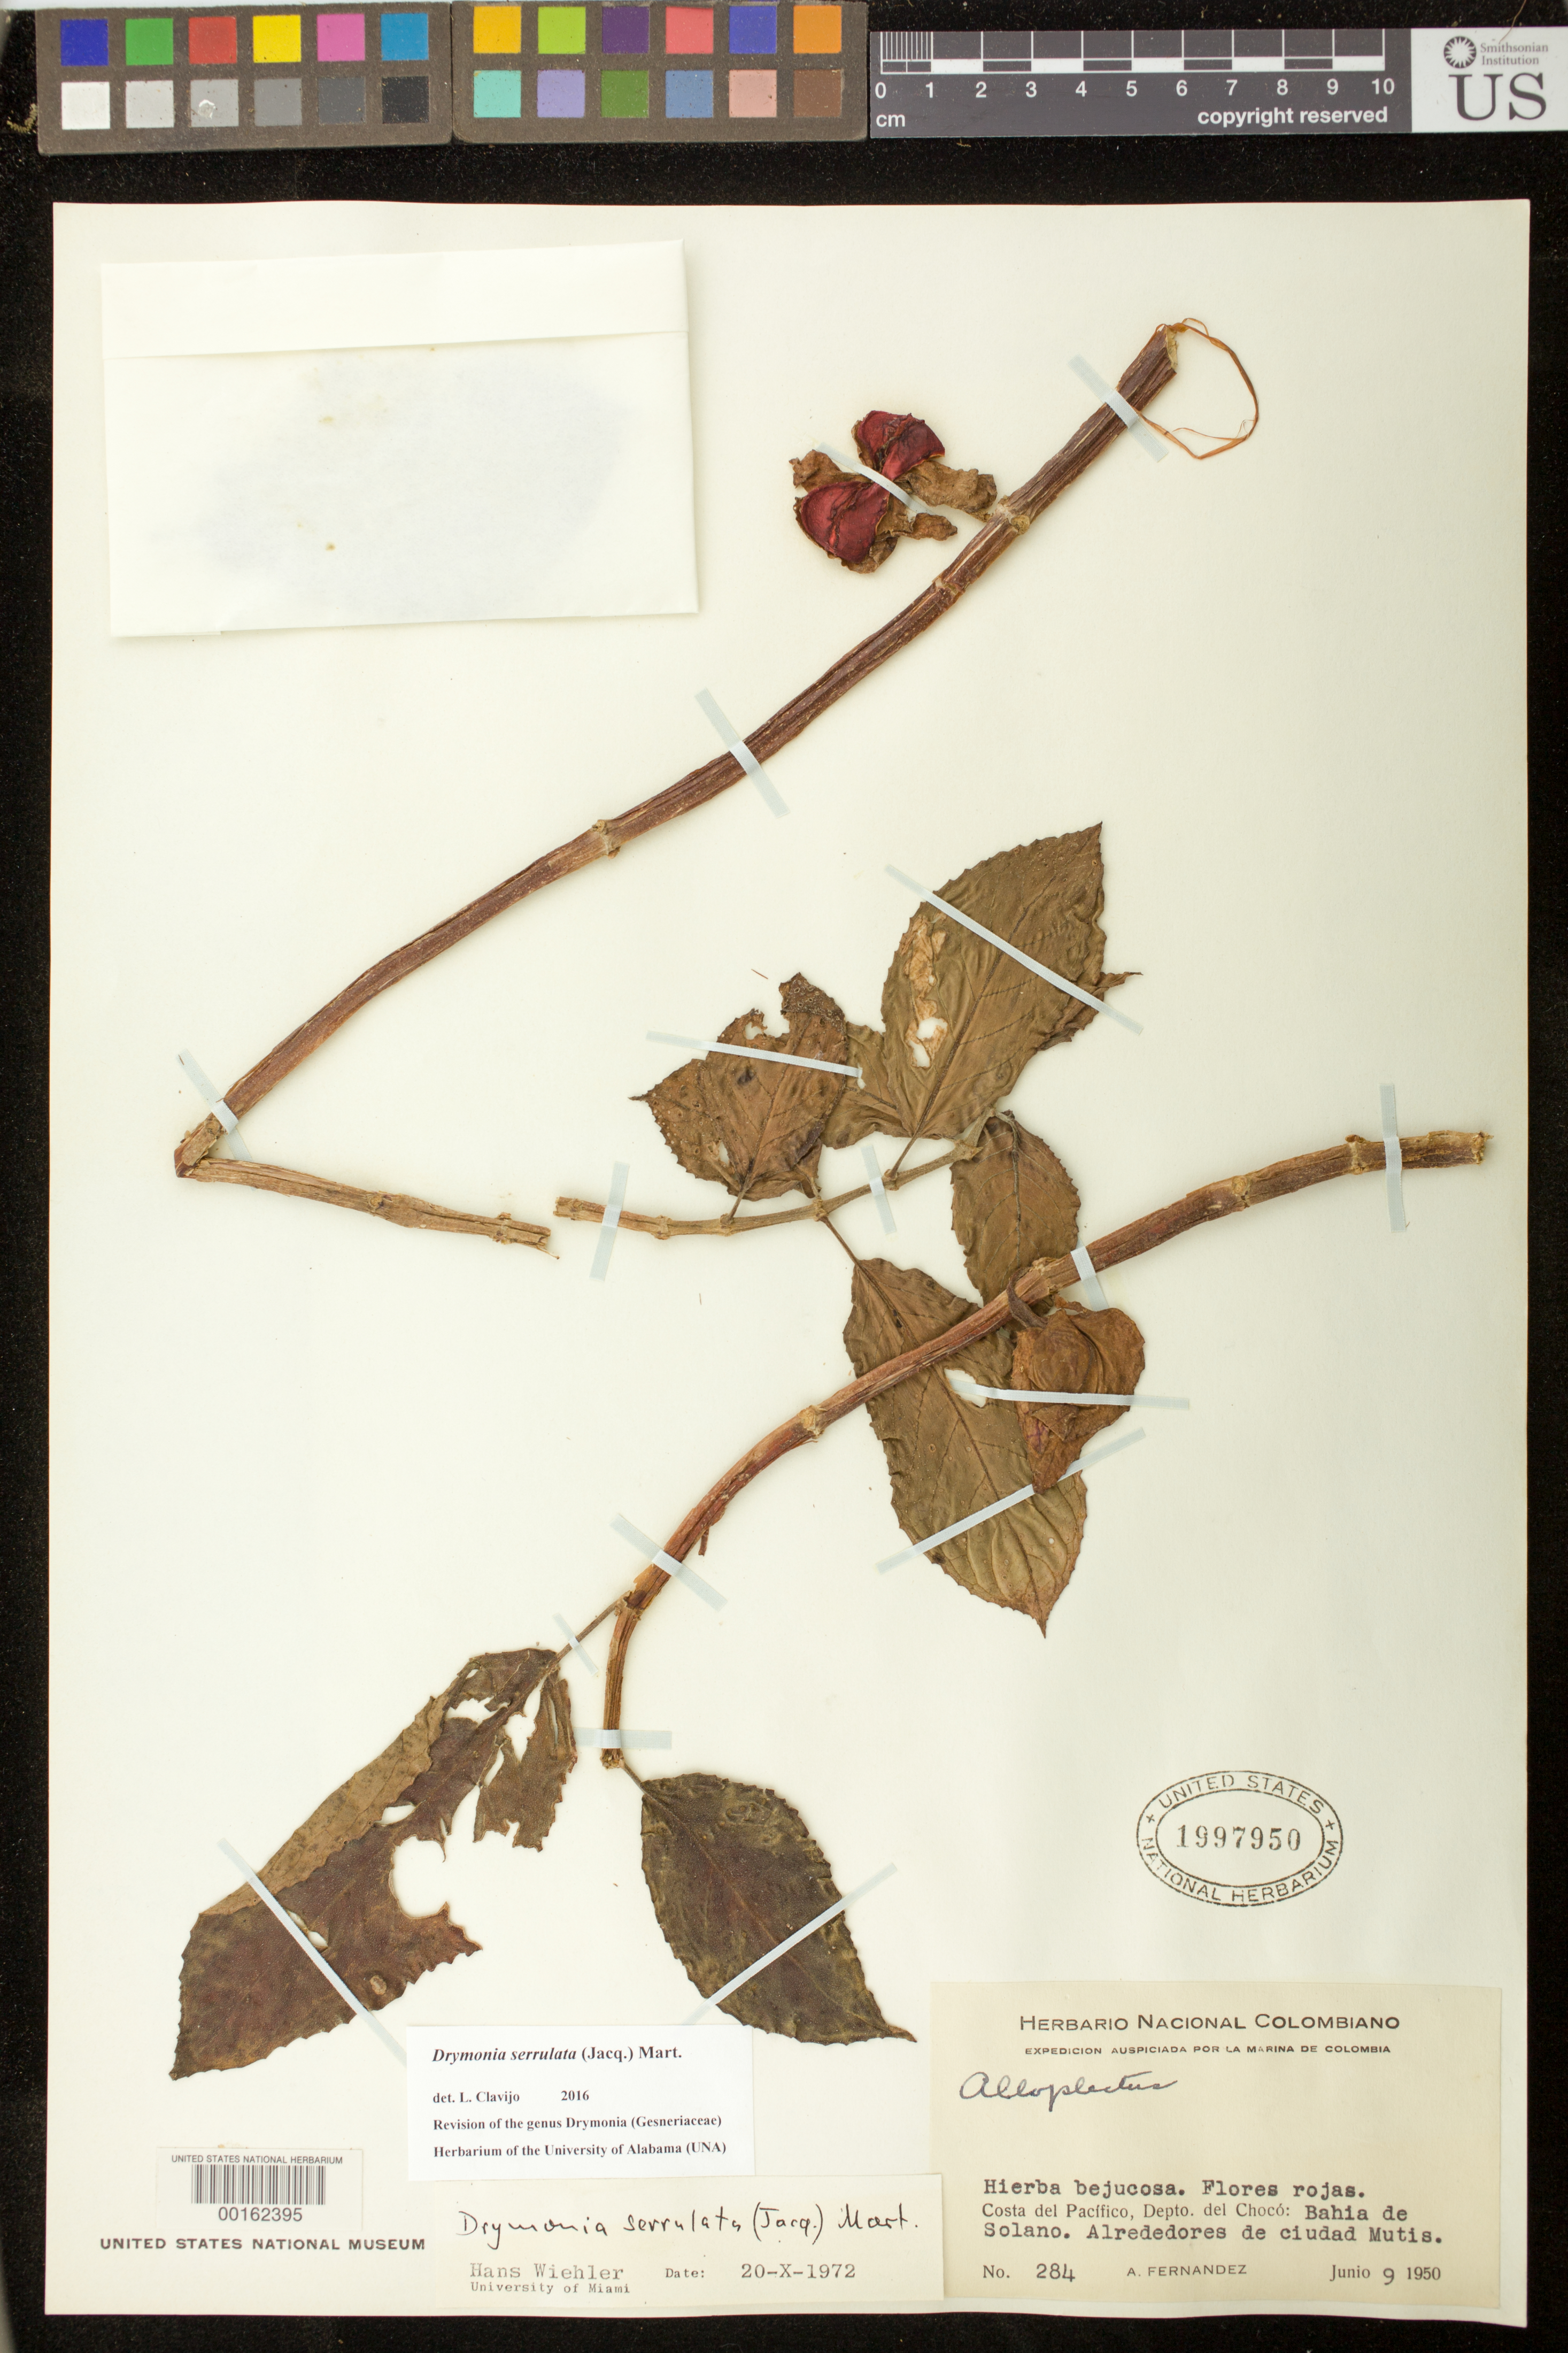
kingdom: Plantae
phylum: Tracheophyta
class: Magnoliopsida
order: Lamiales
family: Gesneriaceae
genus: Drymonia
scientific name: Drymonia serrulata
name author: (Jacq.) Mart.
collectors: A. Fernandez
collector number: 284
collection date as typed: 09 Jun 1950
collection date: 1950-06-09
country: Colombia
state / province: Chocó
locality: Pacific coast, Bahia de Solano, environs of Mutis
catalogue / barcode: US 1997950